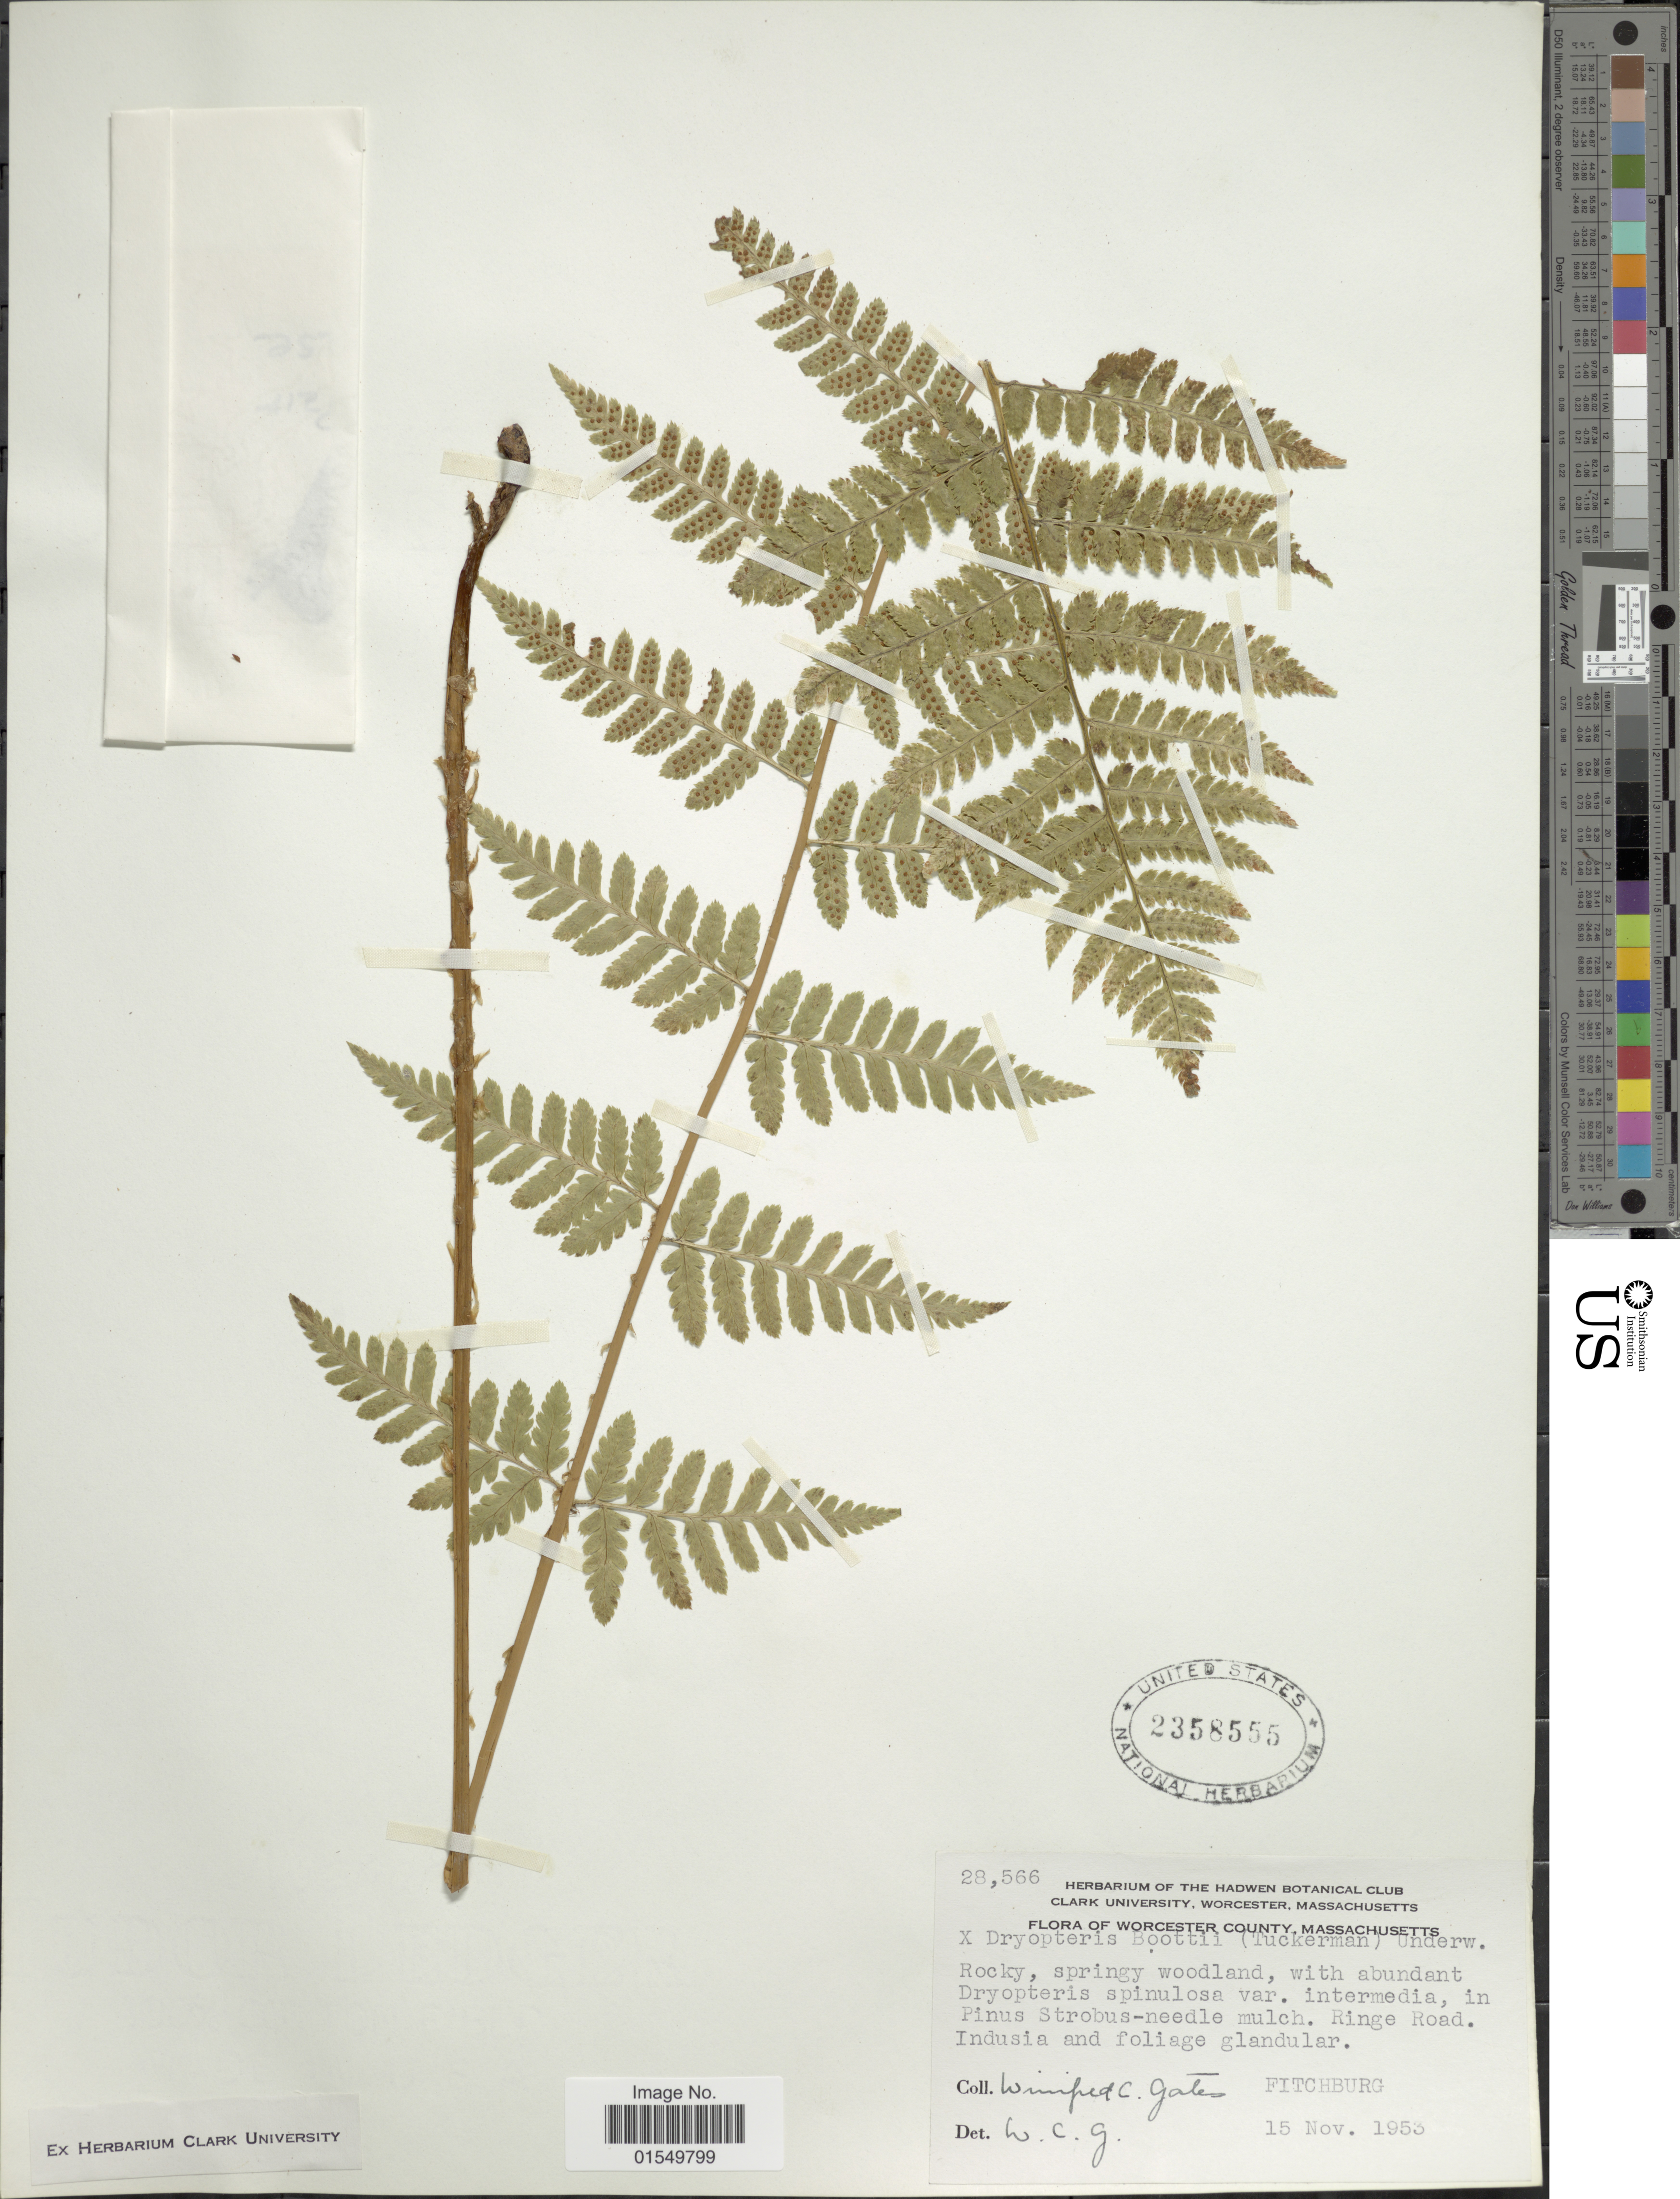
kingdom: Plantae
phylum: Tracheophyta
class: Polypodiopsida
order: Polypodiales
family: Dryopteridaceae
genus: Dryopteris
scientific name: Dryopteris x boottii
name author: Underw.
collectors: W. Gates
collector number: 28566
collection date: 1953-11-15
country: United States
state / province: Massachusetts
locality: Worcester County, Ringe Road, Fitchburg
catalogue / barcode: US 2358555